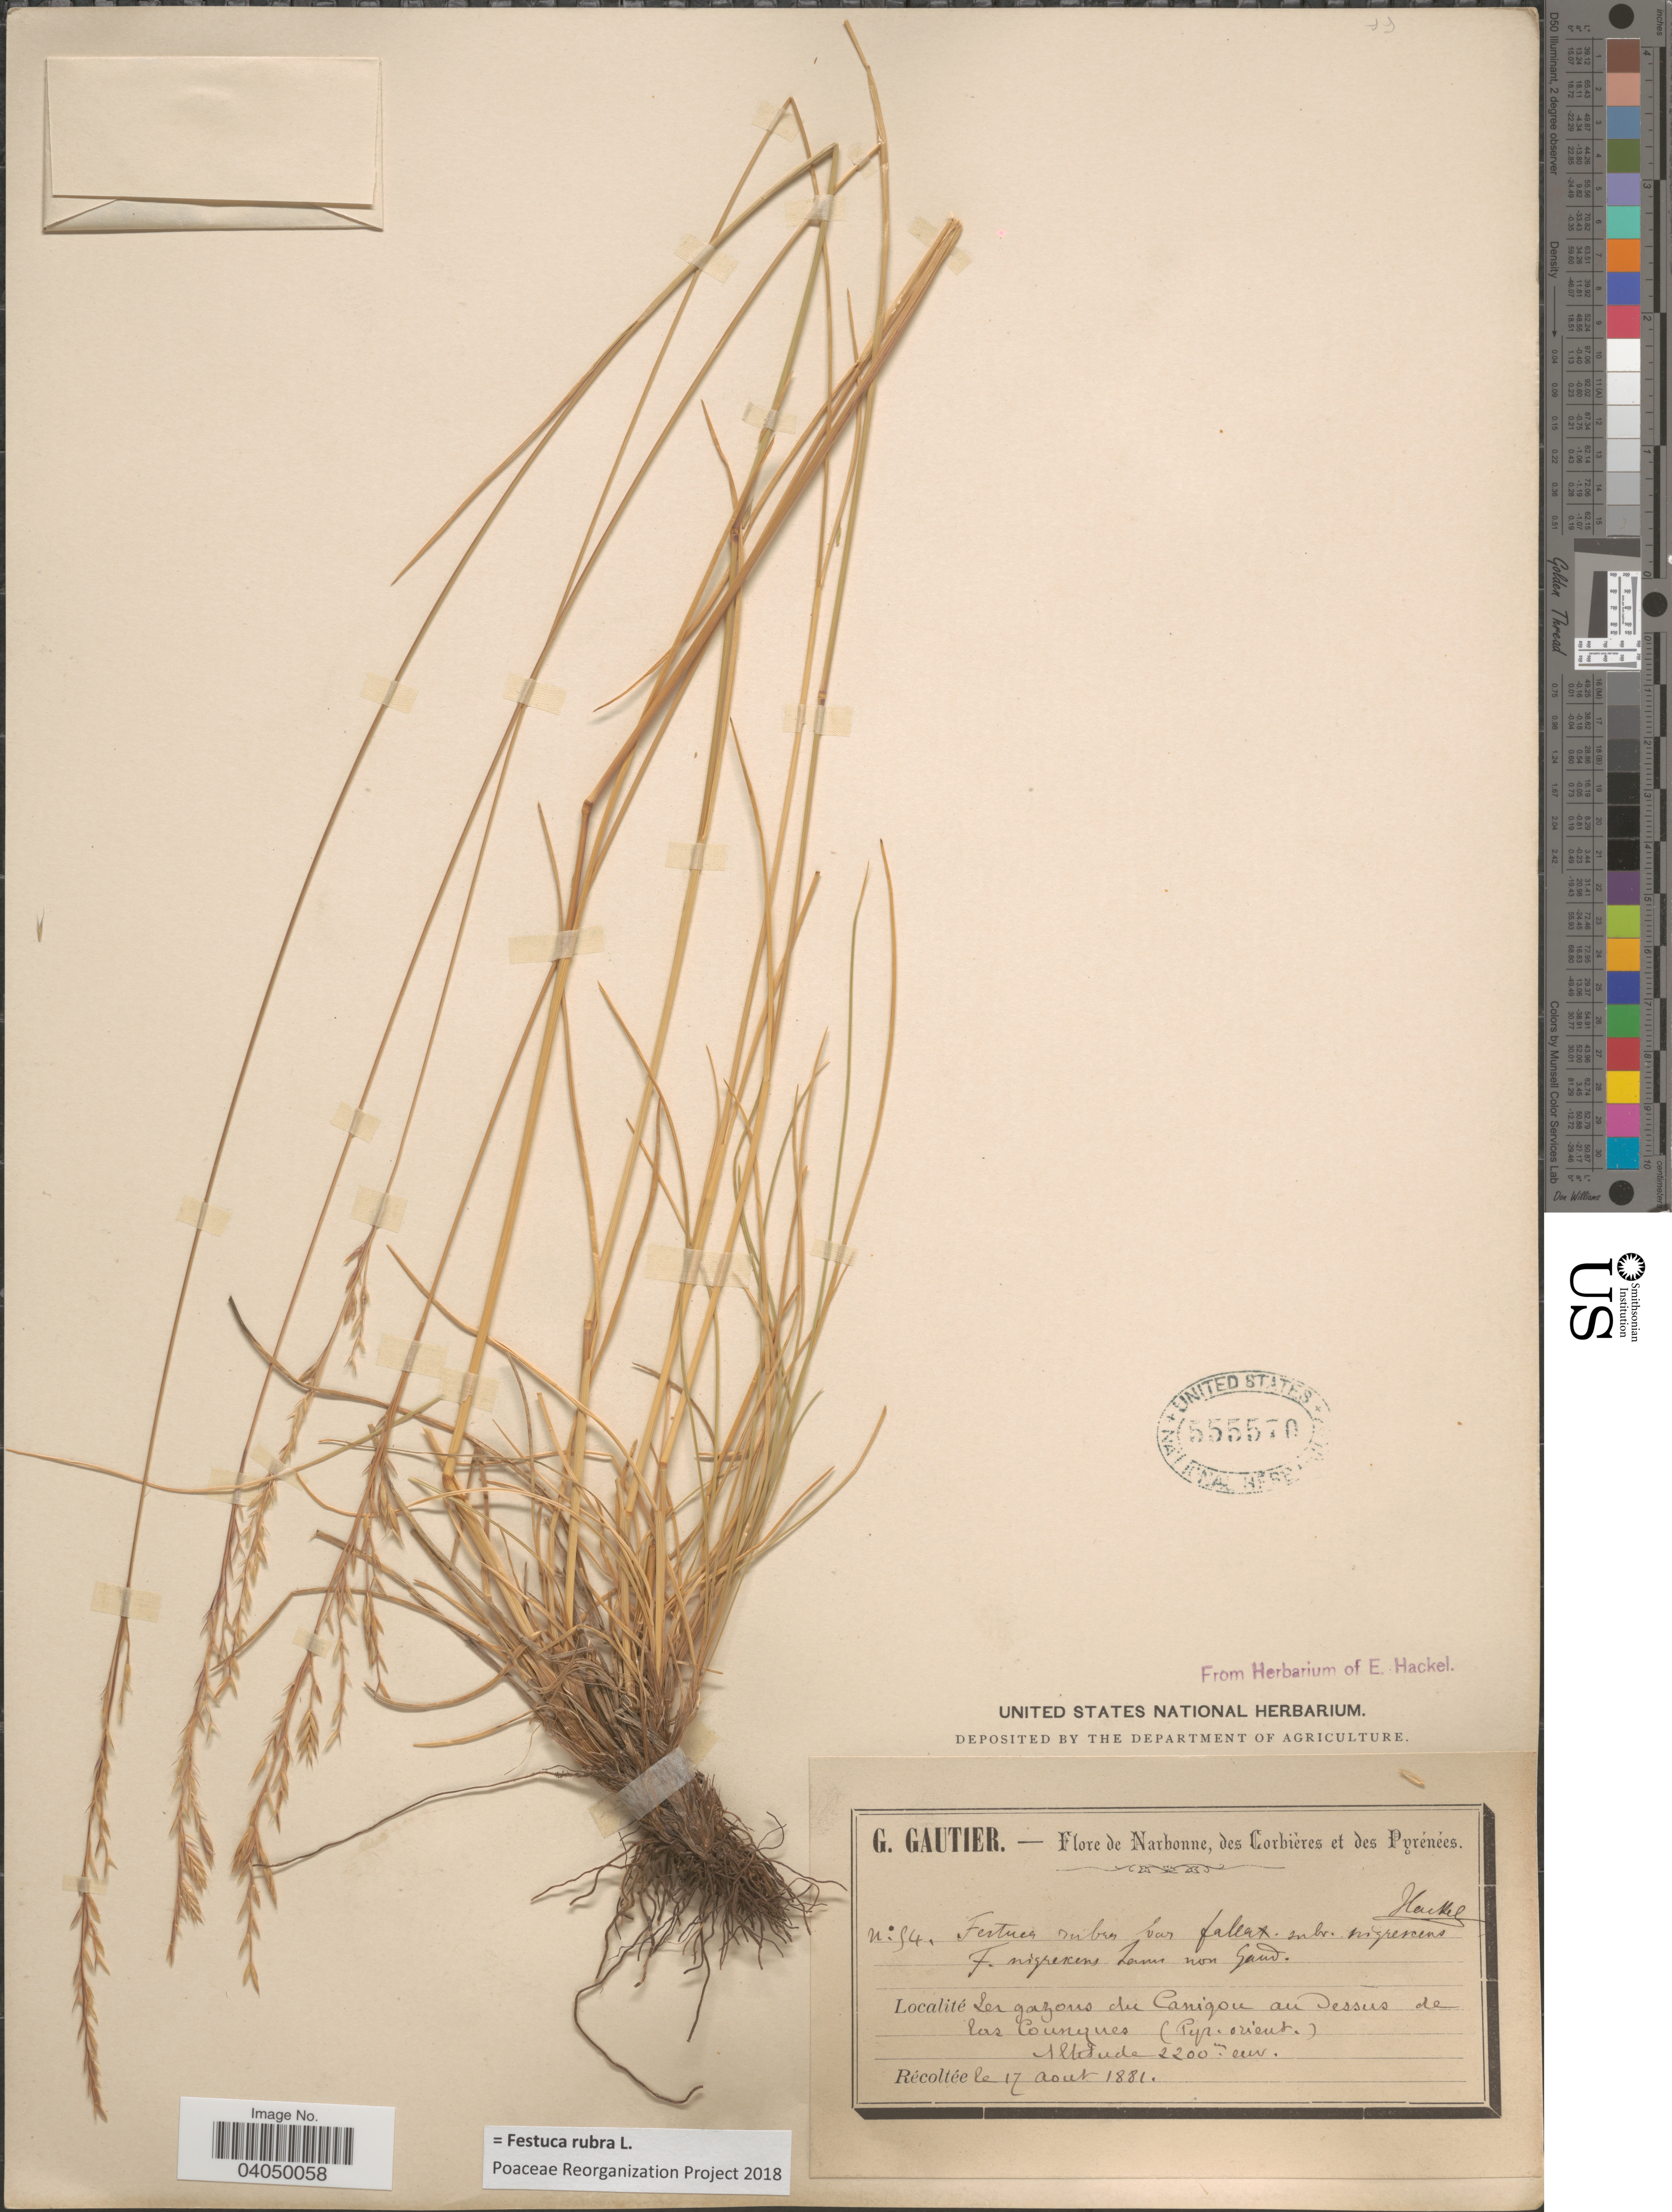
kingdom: Plantae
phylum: Tracheophyta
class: Liliopsida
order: Poales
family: Poaceae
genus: Festuca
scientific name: Festuca rubra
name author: L.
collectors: G. Gautier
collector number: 94*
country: France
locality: Narbonne, des Corbieres et des Pyrénées. Les gazons du Caniqou au Dessus de las Counques (Pyr. orient.).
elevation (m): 2200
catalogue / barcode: US 555570